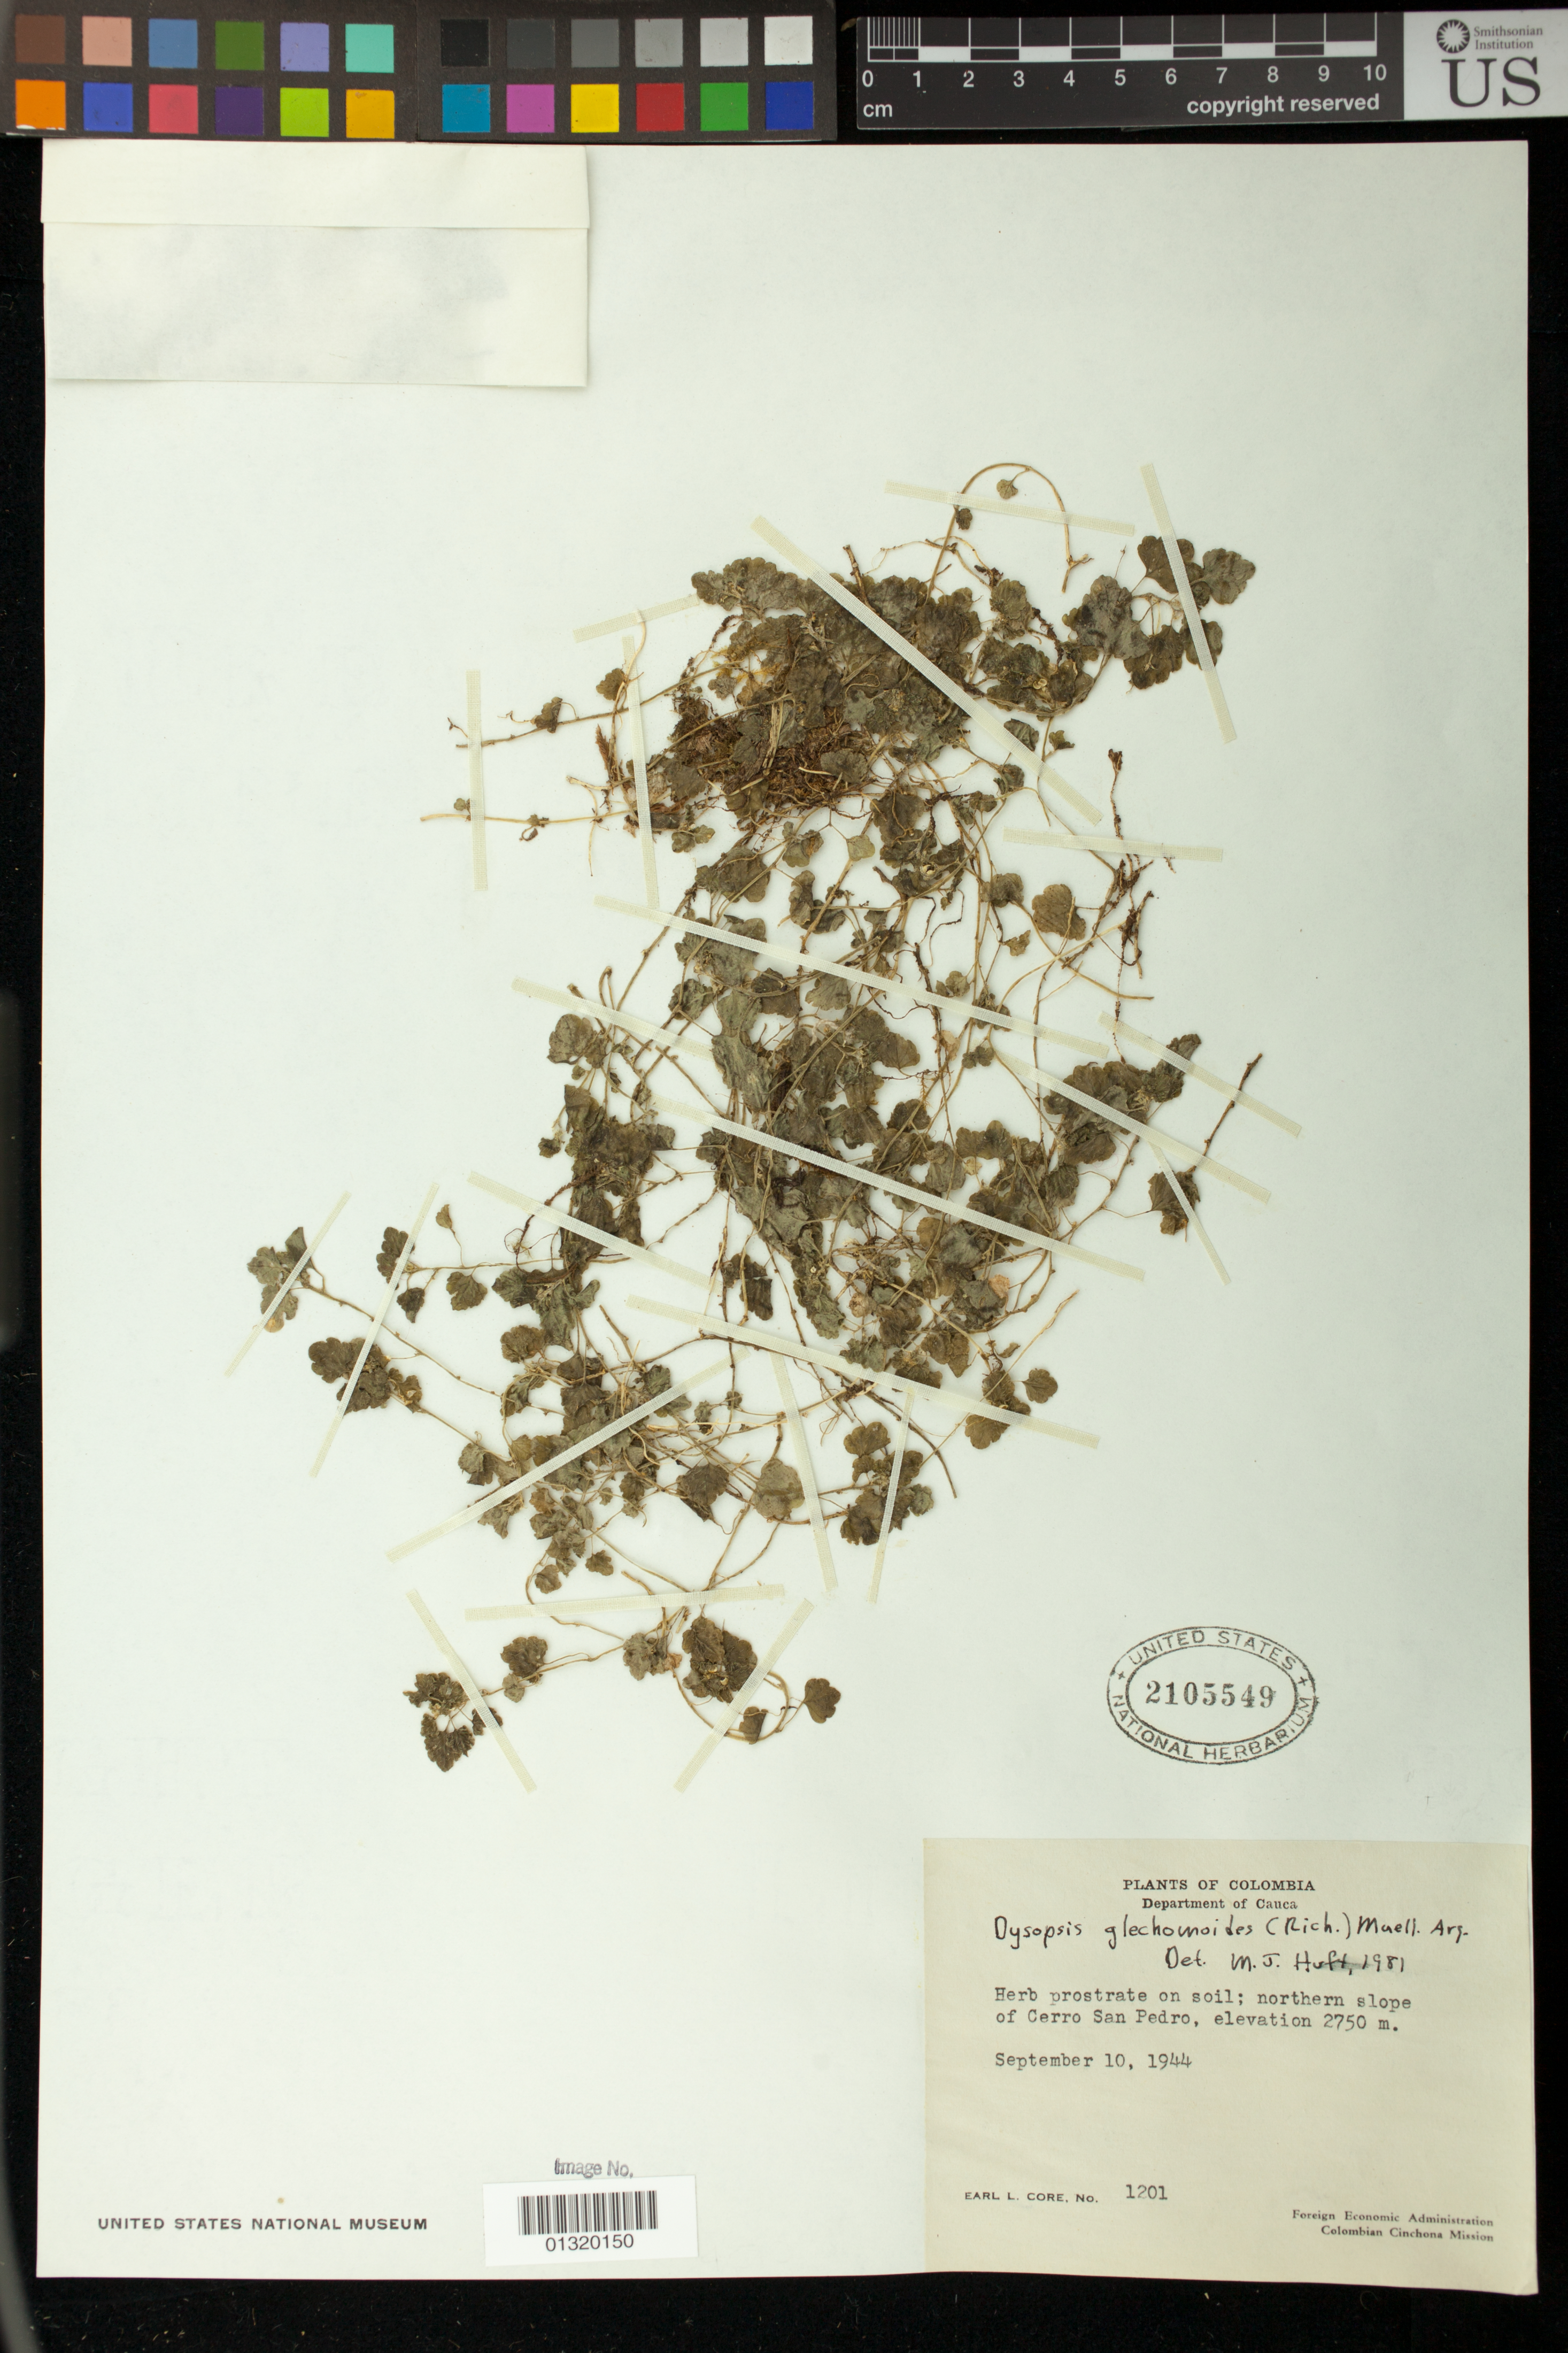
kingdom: Plantae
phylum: Tracheophyta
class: Magnoliopsida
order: Malpighiales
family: Euphorbiaceae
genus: Dysopsis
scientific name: Dysopsis glechomoides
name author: (A. Rich.) Müll. Arg.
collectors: E. L. Core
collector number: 1201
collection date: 1944-09-10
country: Colombia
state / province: Cauca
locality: Northern slope of Cerro San Pedro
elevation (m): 2750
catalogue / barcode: US 2105549